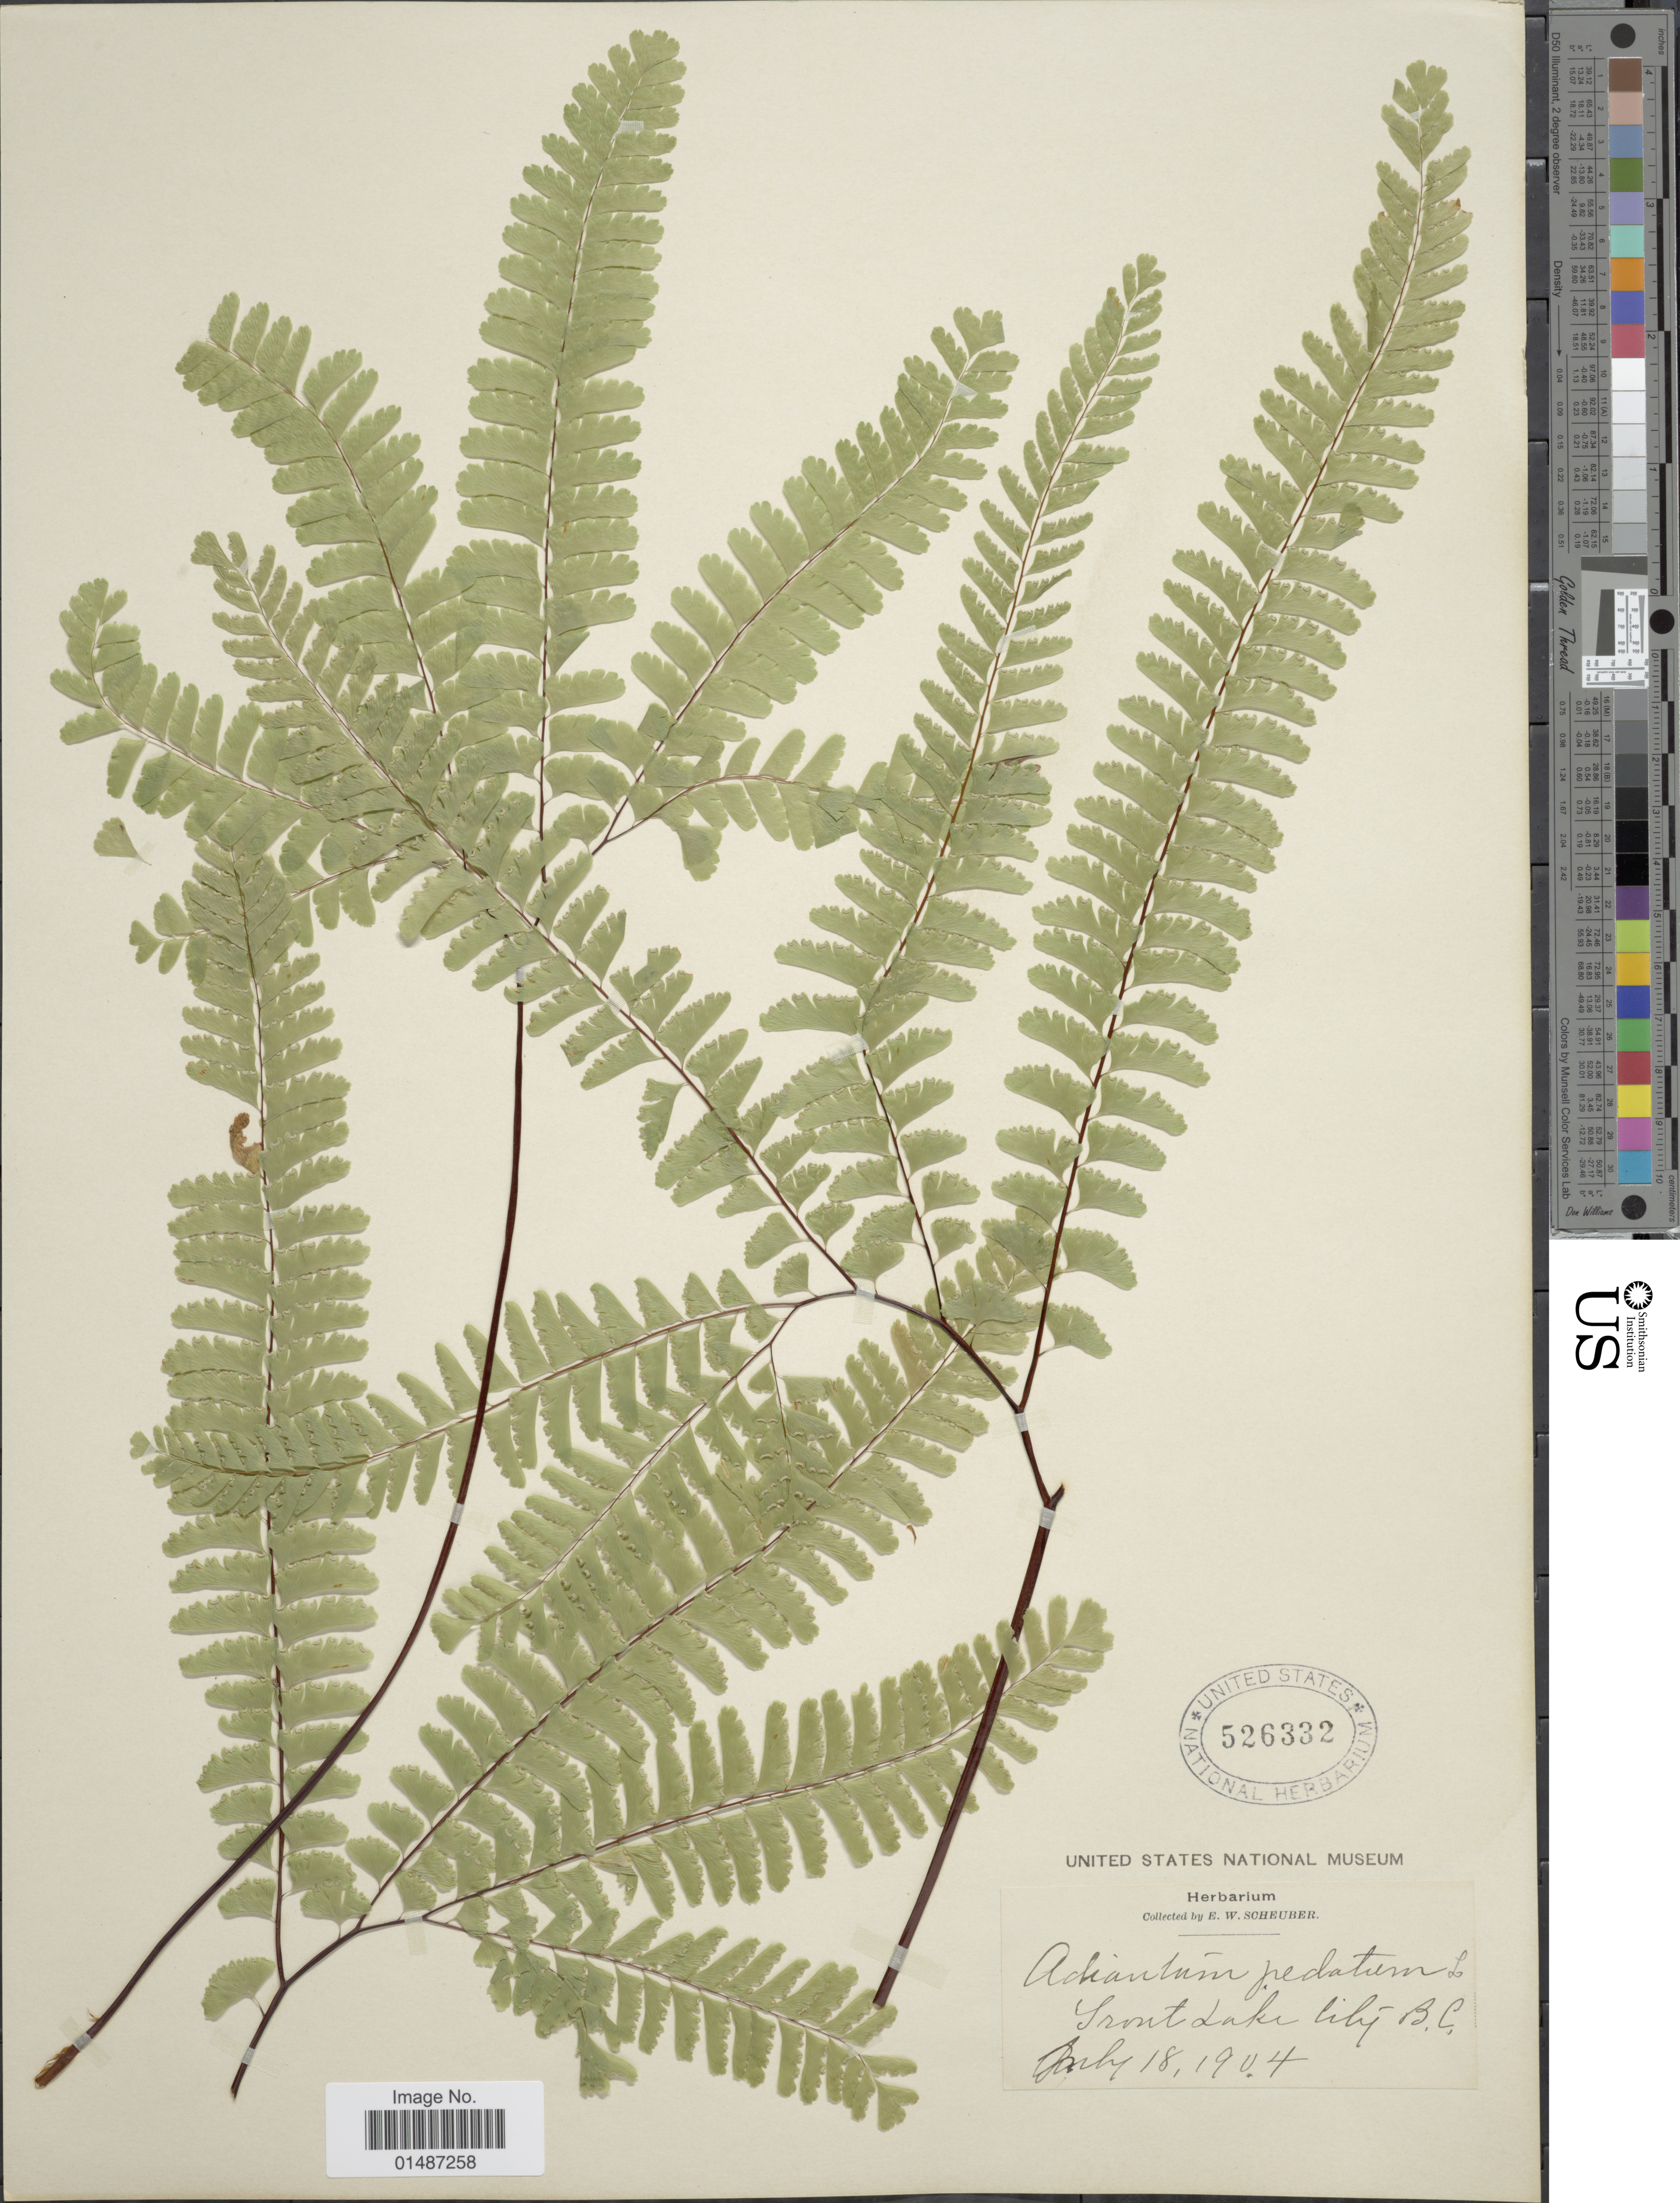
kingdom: Plantae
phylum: Tracheophyta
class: Polypodiopsida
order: Polypodiales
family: Pteridaceae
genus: Adiantum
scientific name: Adiantum pedatum subsp. aleuticum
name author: (Rupr.) Calder & Roy L. Taylor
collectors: E. Scheuber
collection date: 1904-07-18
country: Canada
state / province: British Columbia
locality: Trout Lake City.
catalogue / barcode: US 526332